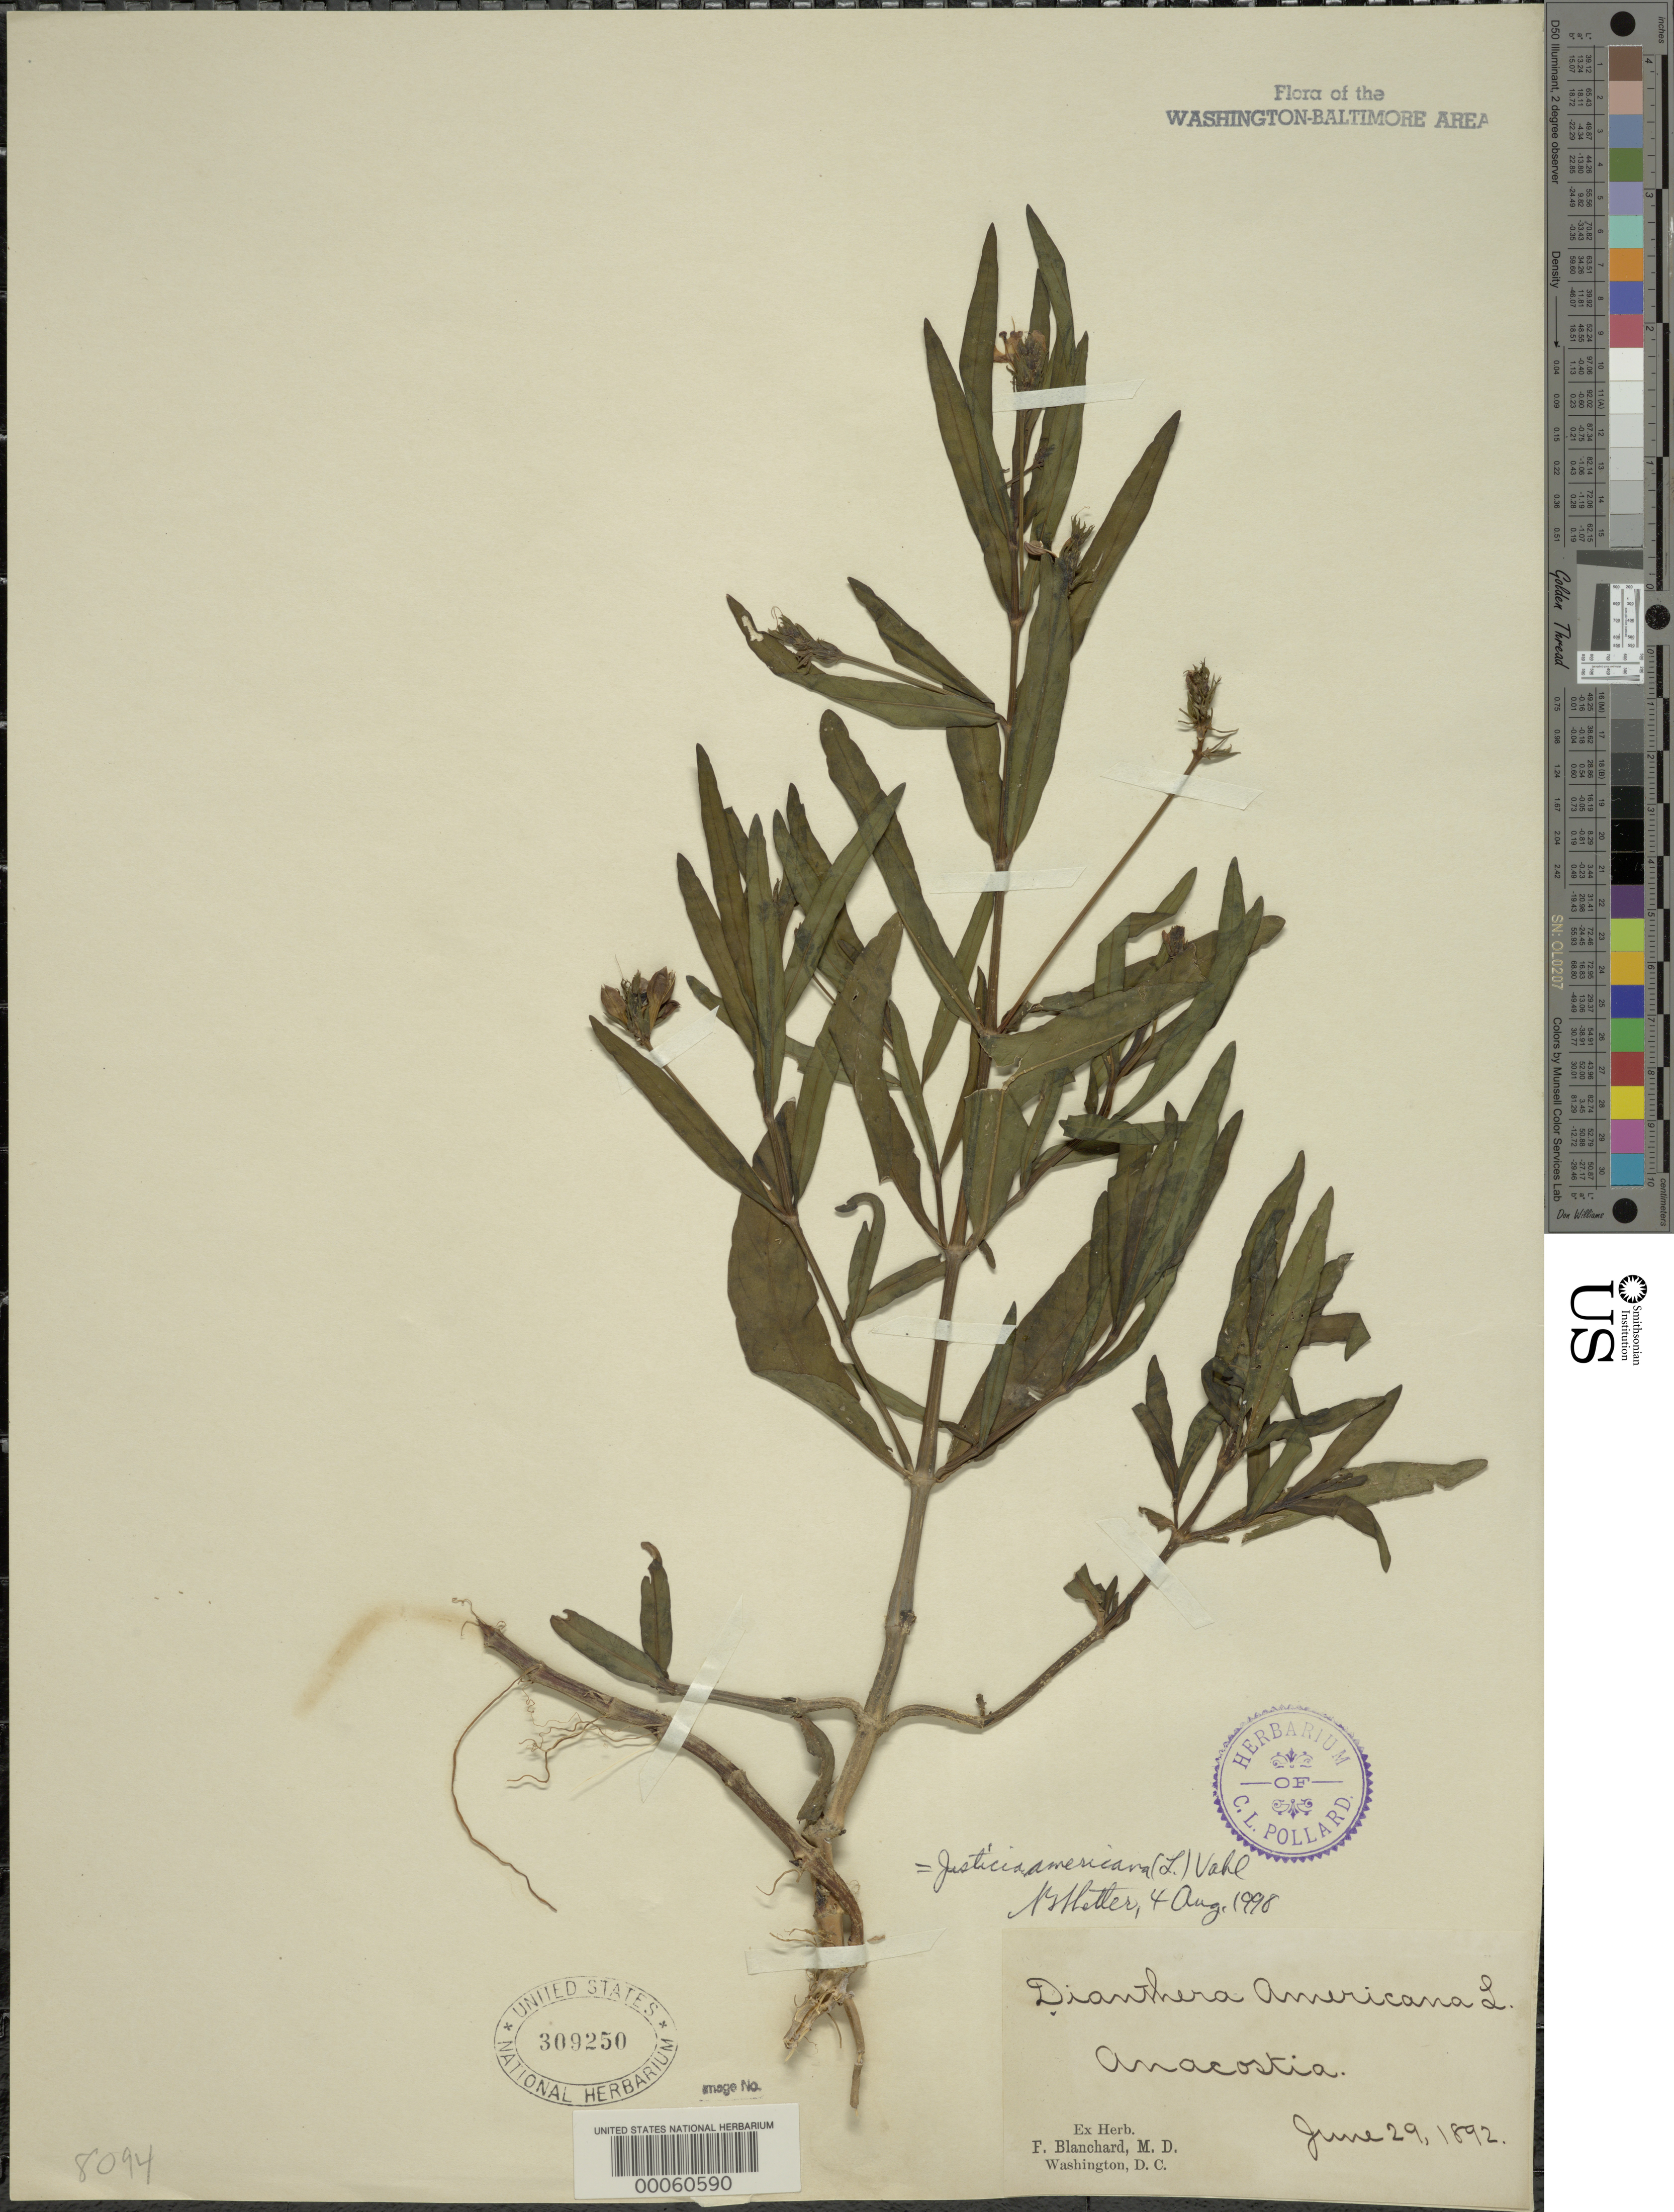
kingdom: Plantae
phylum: Tracheophyta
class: Magnoliopsida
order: Lamiales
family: Acanthaceae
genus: Justicia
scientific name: Justicia americana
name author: (L.) Vahl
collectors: F. Blanchard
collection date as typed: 29 Jun 1892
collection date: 1892-06-29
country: United States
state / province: District of Columbia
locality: Anacostia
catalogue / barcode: US 309250